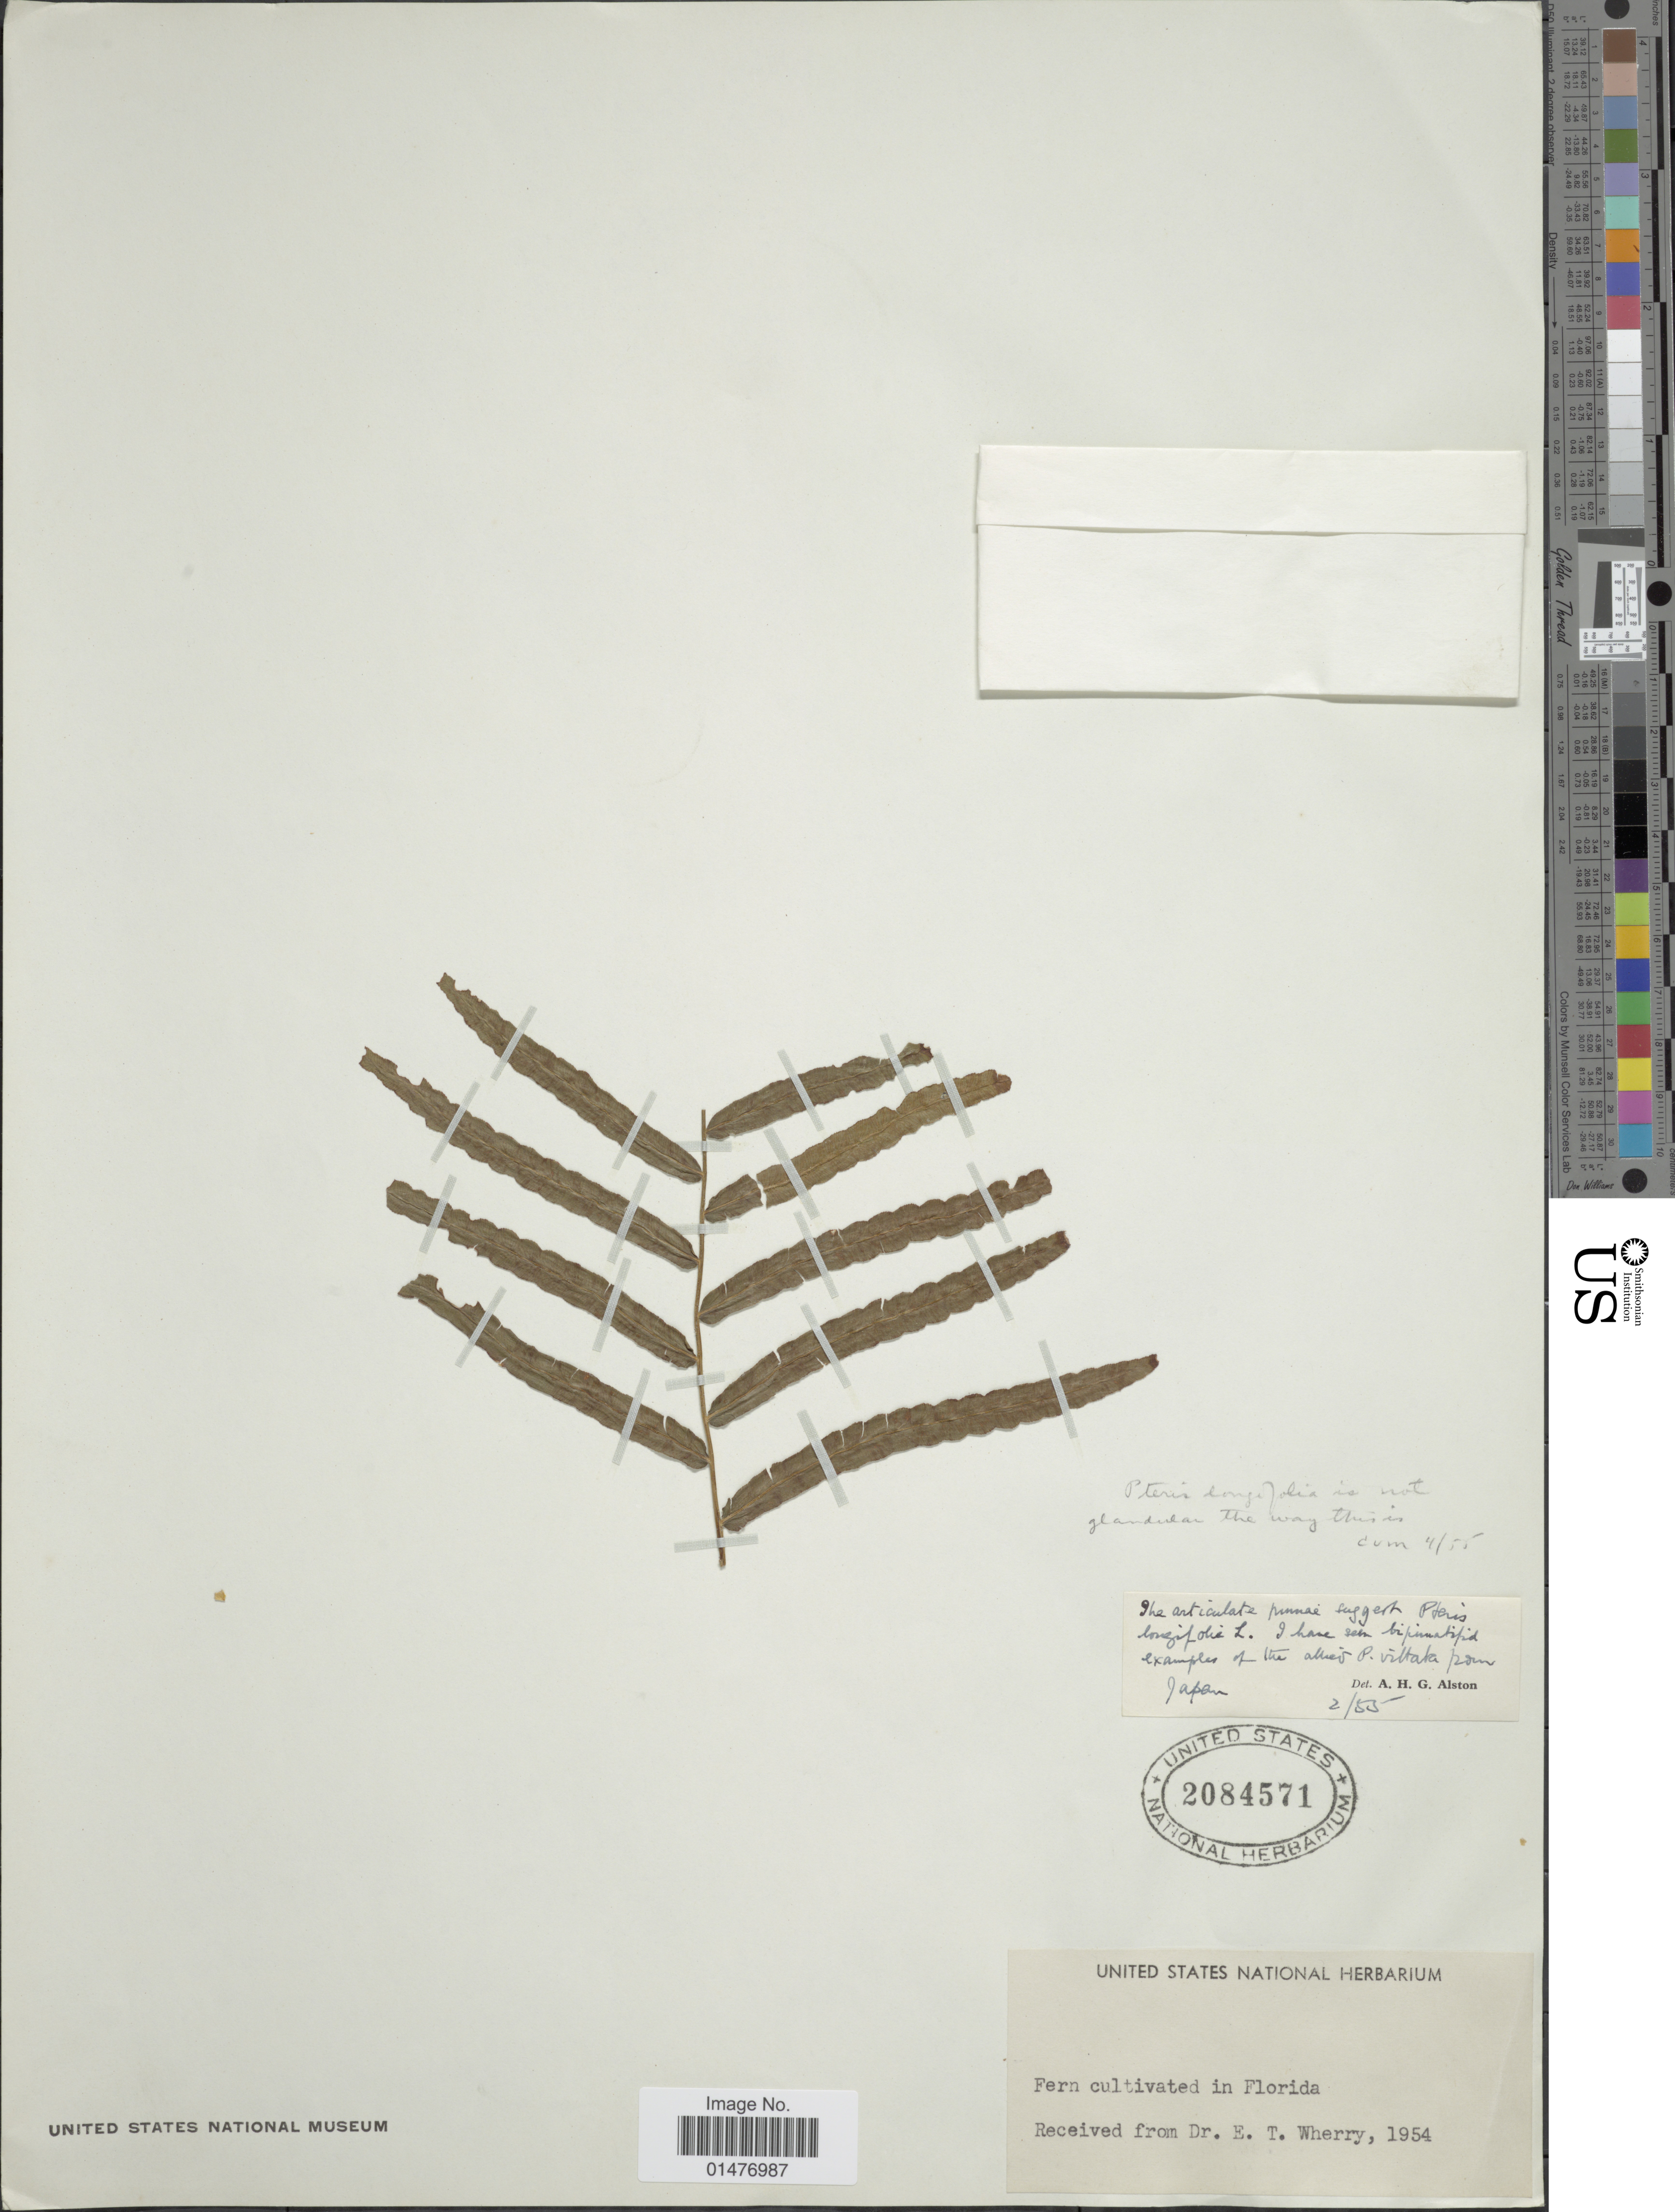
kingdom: Plantae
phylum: Tracheophyta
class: Polypodiopsida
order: Polypodiales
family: Pteridaceae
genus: Pteris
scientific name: Pteris sp.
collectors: E. T. Wherry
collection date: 1954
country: United States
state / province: Florida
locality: Ferns cultivated in Florida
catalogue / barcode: US 2084571